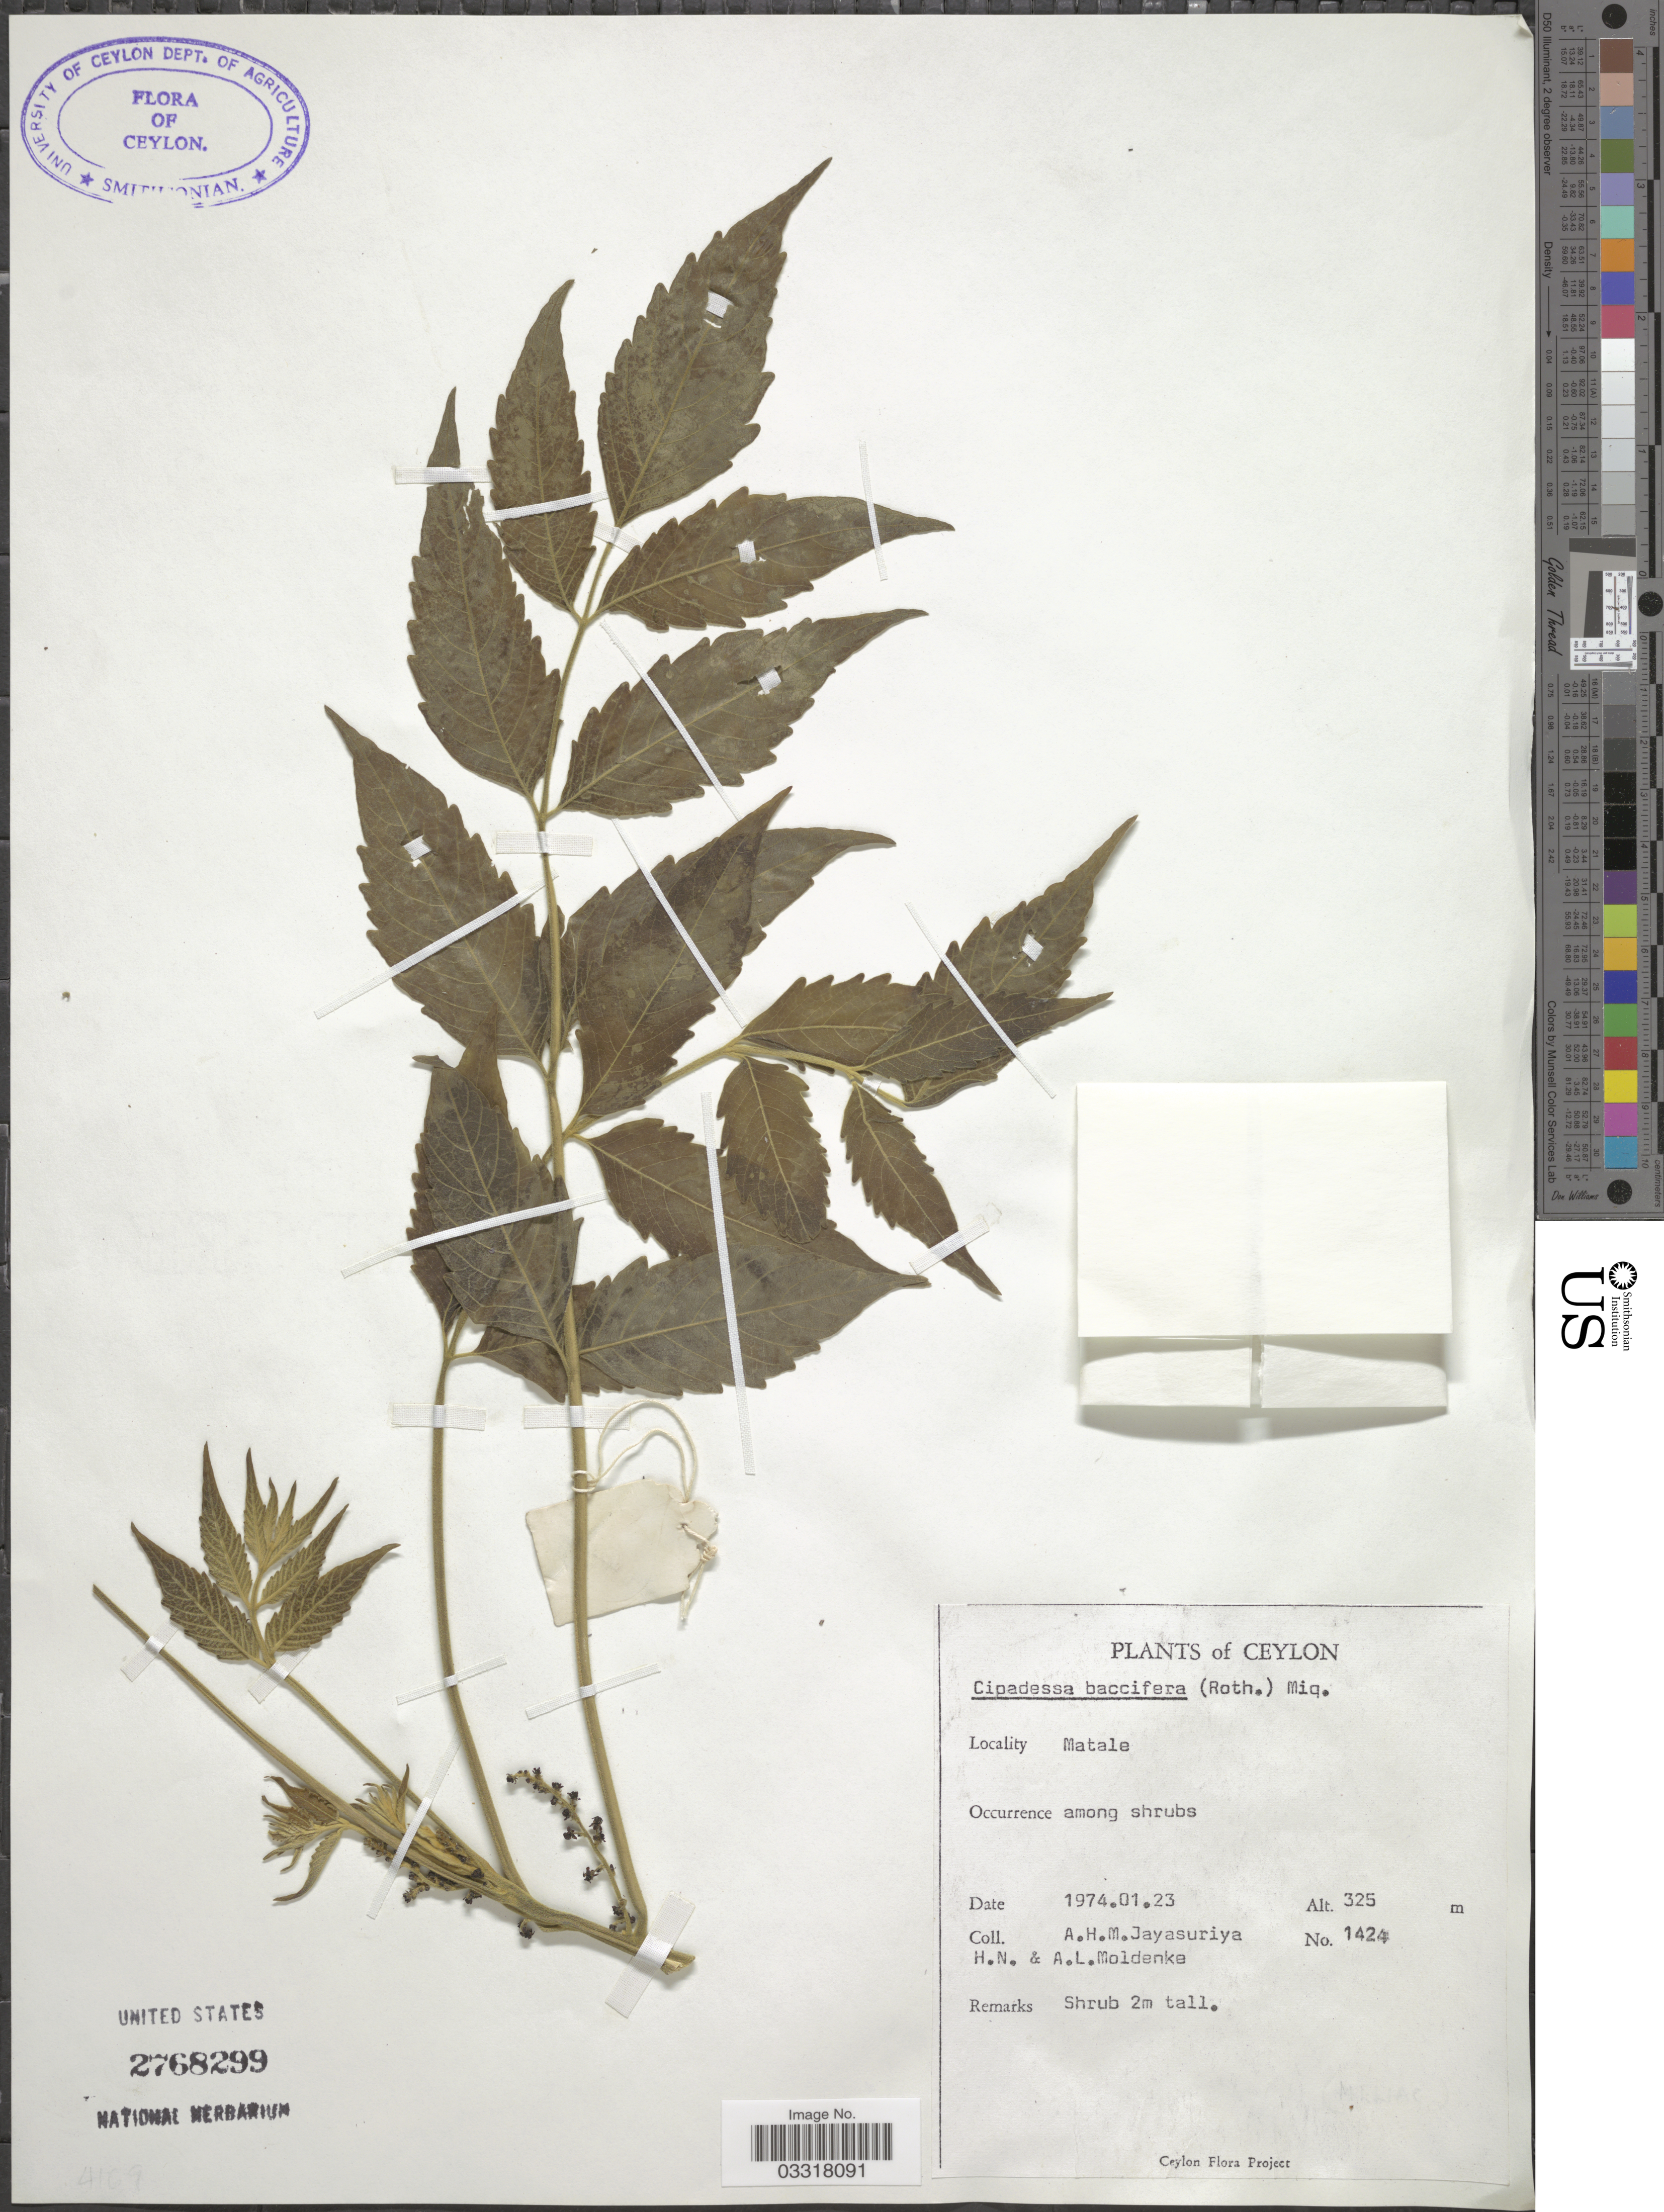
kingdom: Plantae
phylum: Tracheophyta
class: Magnoliopsida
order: Sapindales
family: Meliaceae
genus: Cipadessa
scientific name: Cipadessa baccifera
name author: Miq.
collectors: A. H. Jayasuriya, H. N. Moldenke & A. L. Moldenke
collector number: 1424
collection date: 1974-01-23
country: Sri Lanka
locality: Ceylon. Matale.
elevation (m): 325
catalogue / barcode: US 2768299